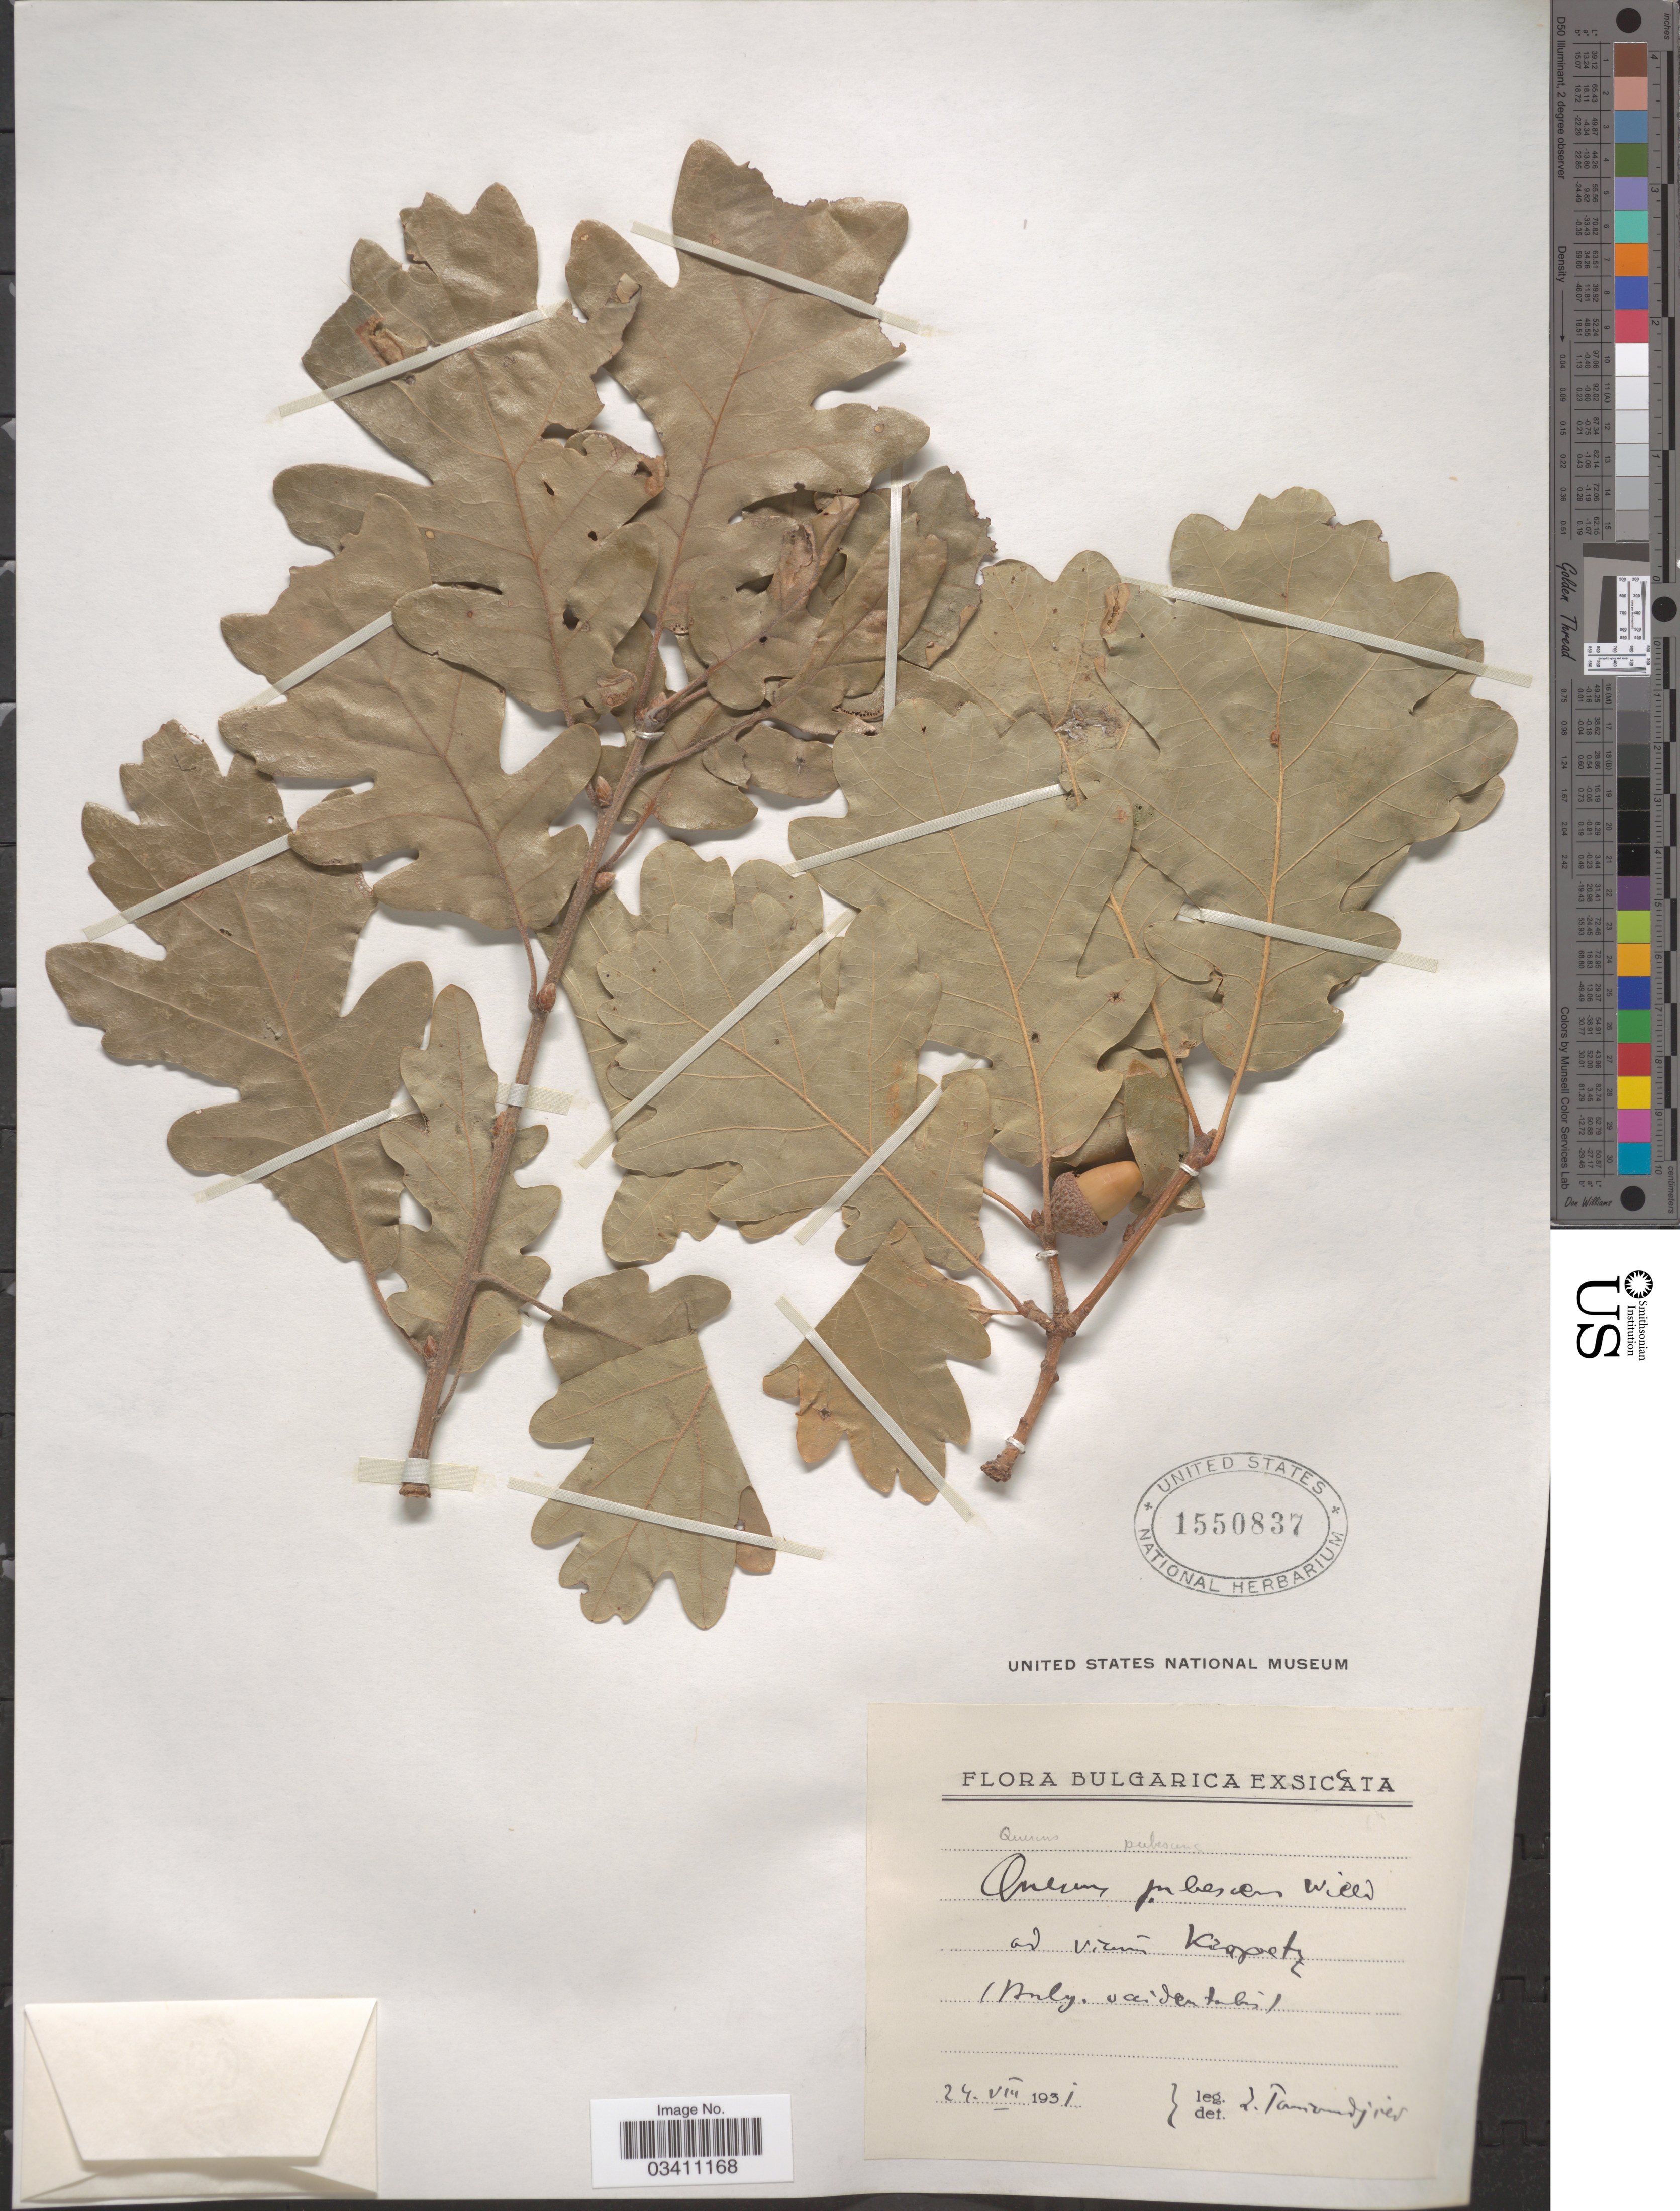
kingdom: Plantae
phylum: Tracheophyta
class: Magnoliopsida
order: Fagales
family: Fagaceae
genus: Quercus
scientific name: Quercus pubescens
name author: Willd.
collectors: Z. Tamvudjiev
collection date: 1931-08-24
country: Bulgaria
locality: Ad vicum Kzapetz [interpreted] (Bulg. occidentalis).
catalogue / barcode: US 1550837